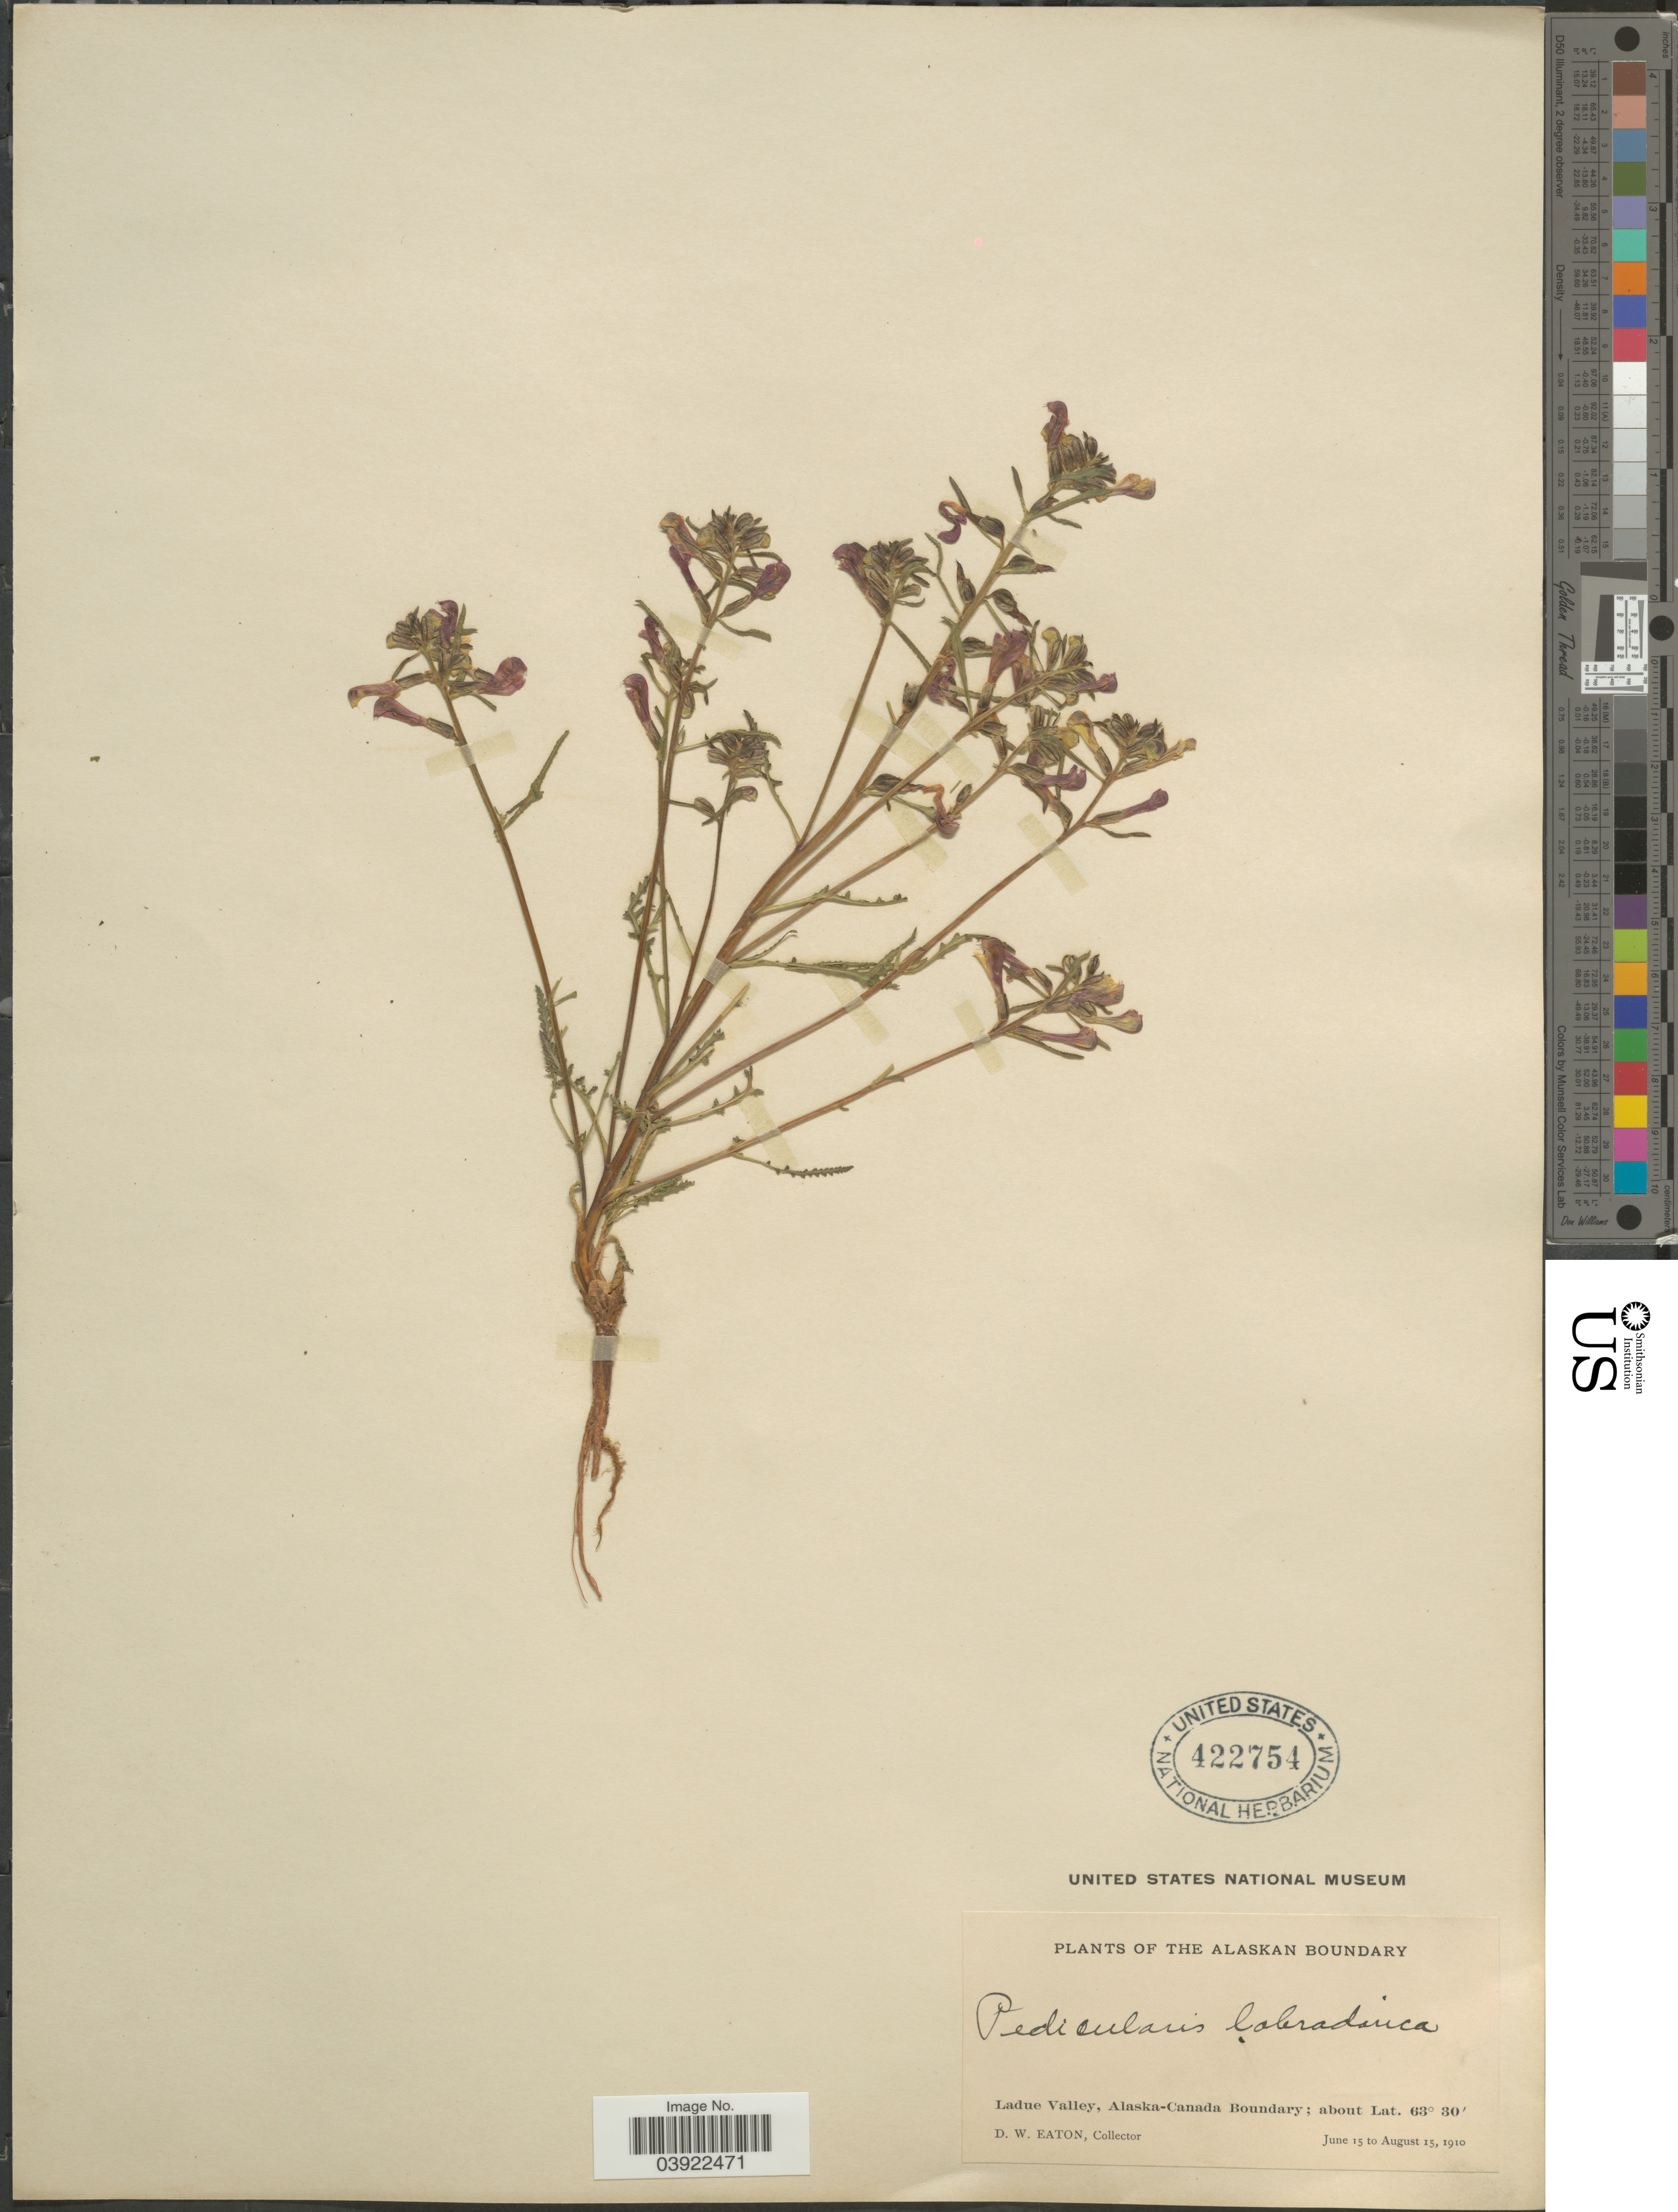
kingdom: Plantae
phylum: Tracheophyta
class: Magnoliopsida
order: Lamiales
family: Orobanchaceae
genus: Pedicularis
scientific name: Pedicularis labradorica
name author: Wirsing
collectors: D. Eaton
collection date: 1910-06-15/1910-08-15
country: United States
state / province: Alaska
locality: The Alaskan Boundary. Ladue Valley, Alaska-Canada Boundary.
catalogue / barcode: US 422754